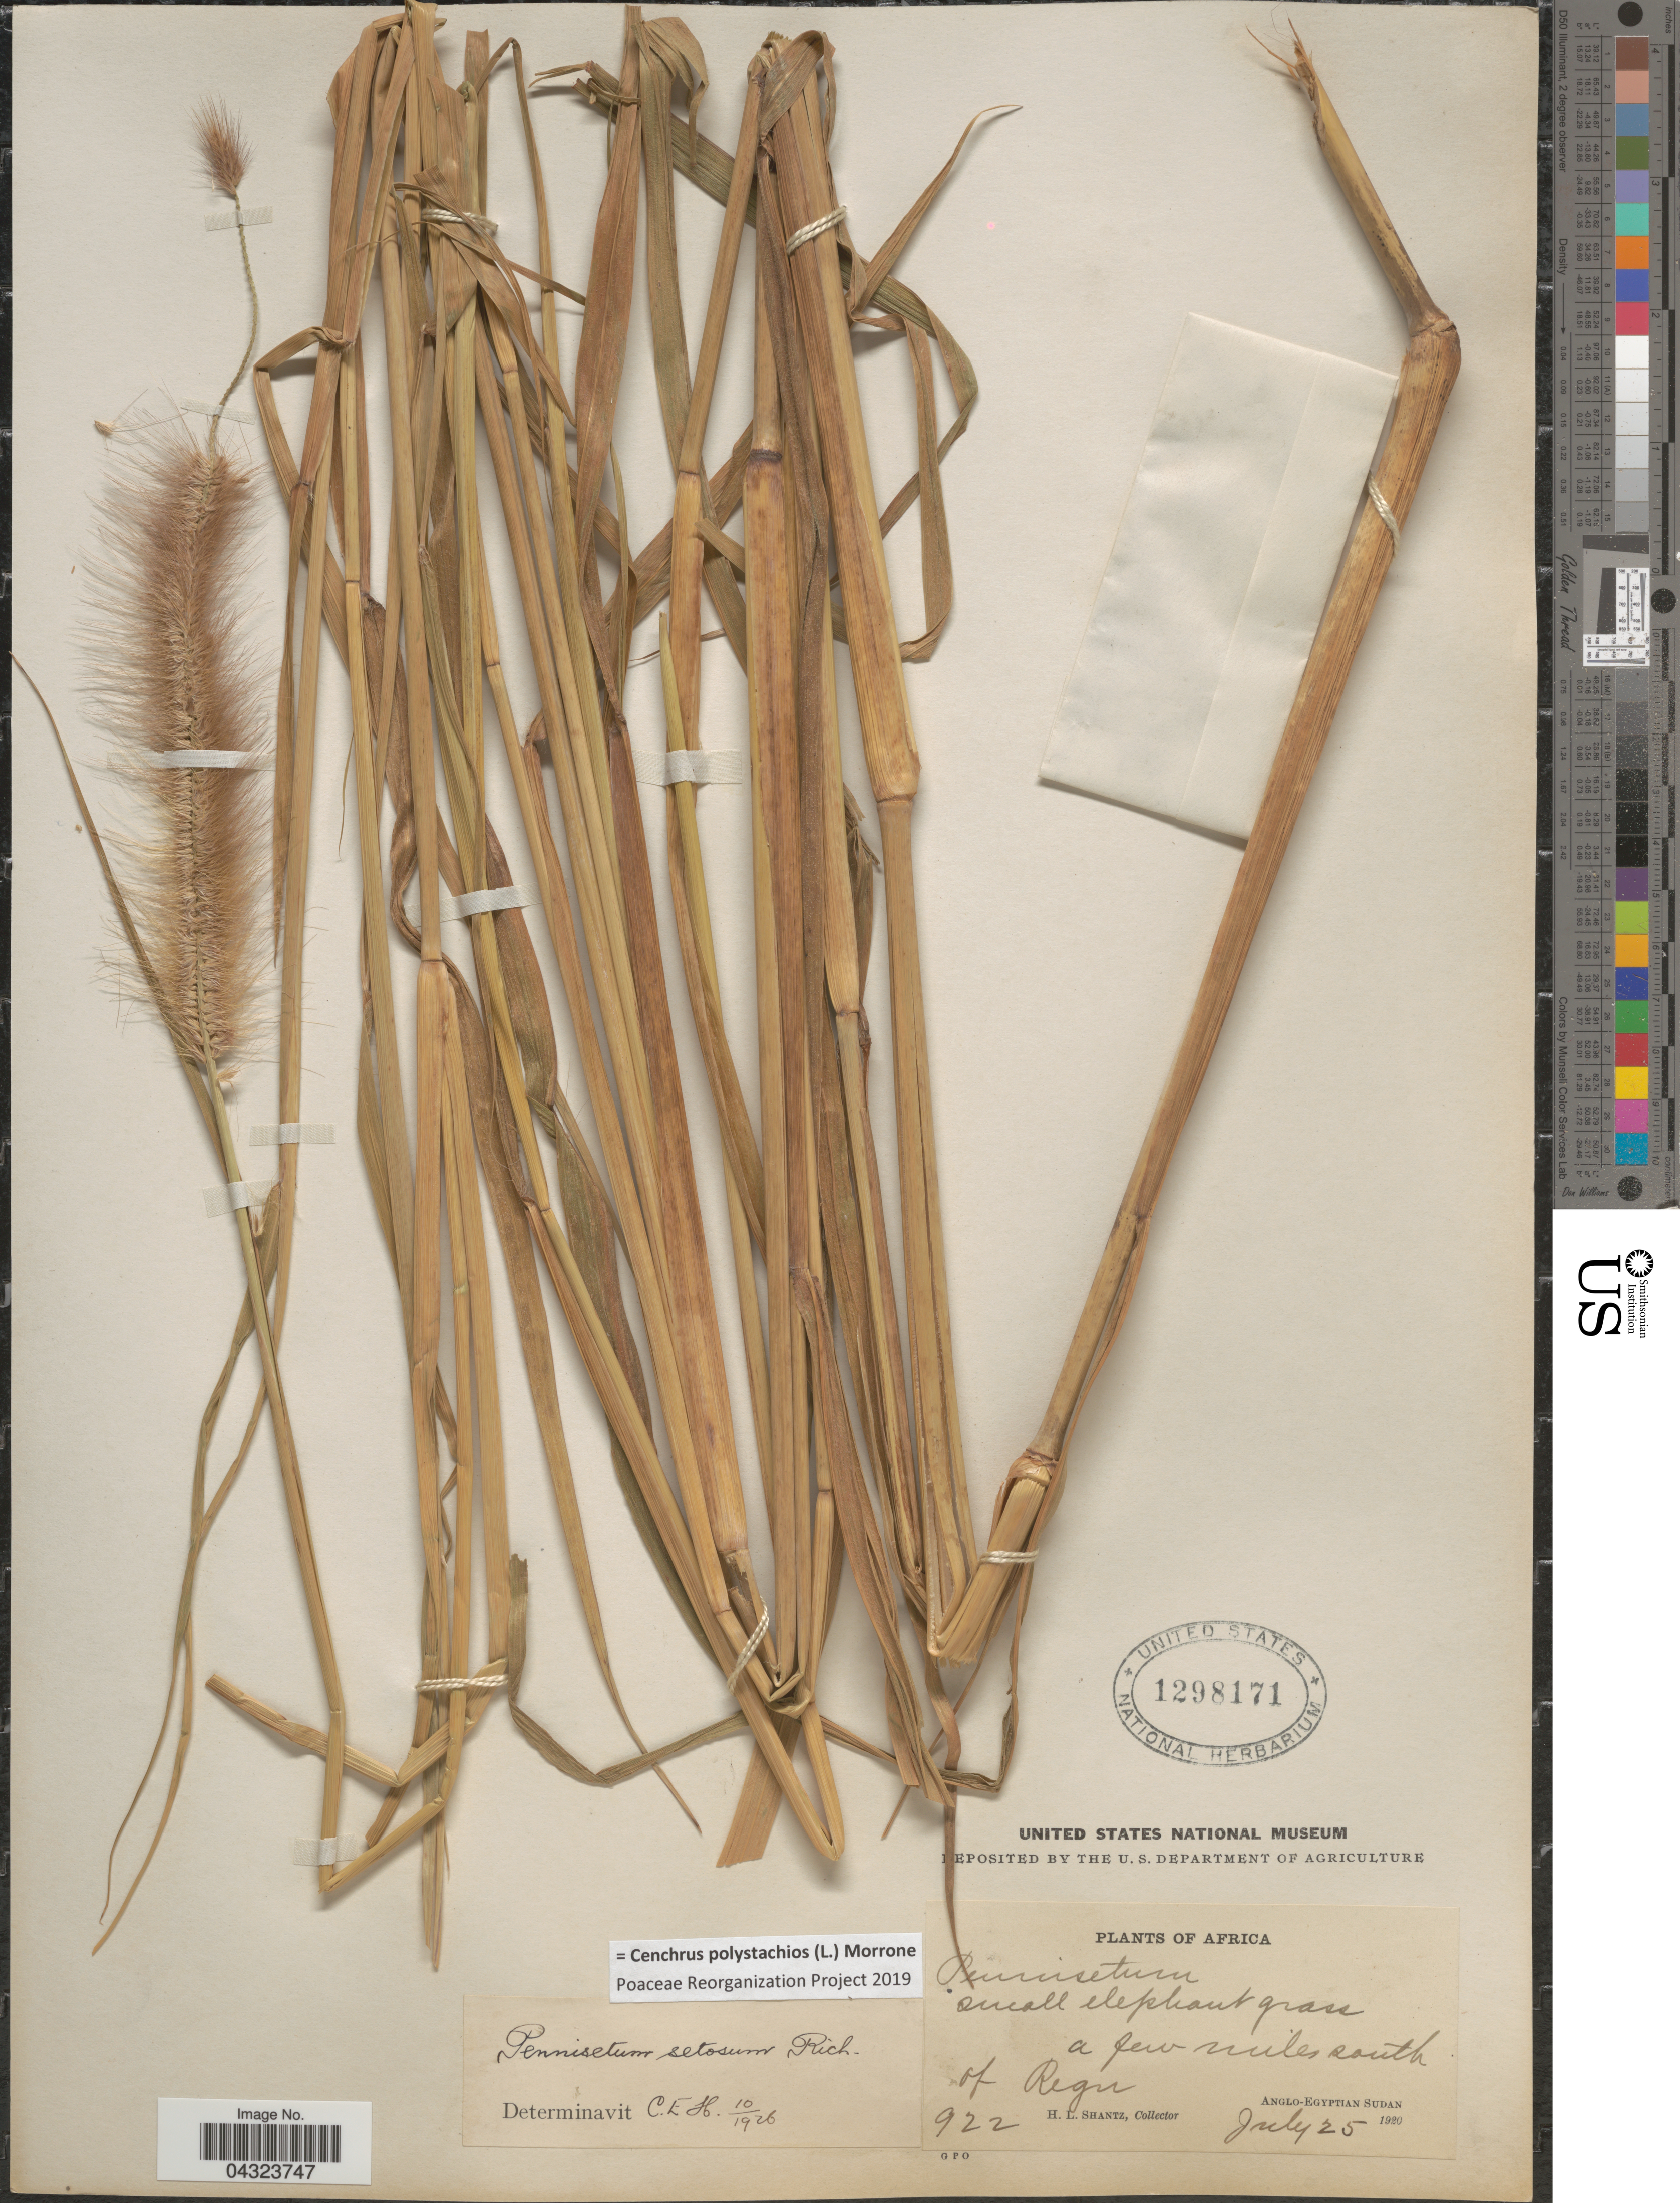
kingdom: Plantae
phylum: Tracheophyta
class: Liliopsida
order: Poales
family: Poaceae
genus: Cenchrus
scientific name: Cenchrus polystachios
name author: (L.) Morrone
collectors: H. Shantz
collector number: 922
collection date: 1920-07-25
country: Sudan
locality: A few miles south of Regu. Anglo-Egypthian Sudan.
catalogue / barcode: US 1298171